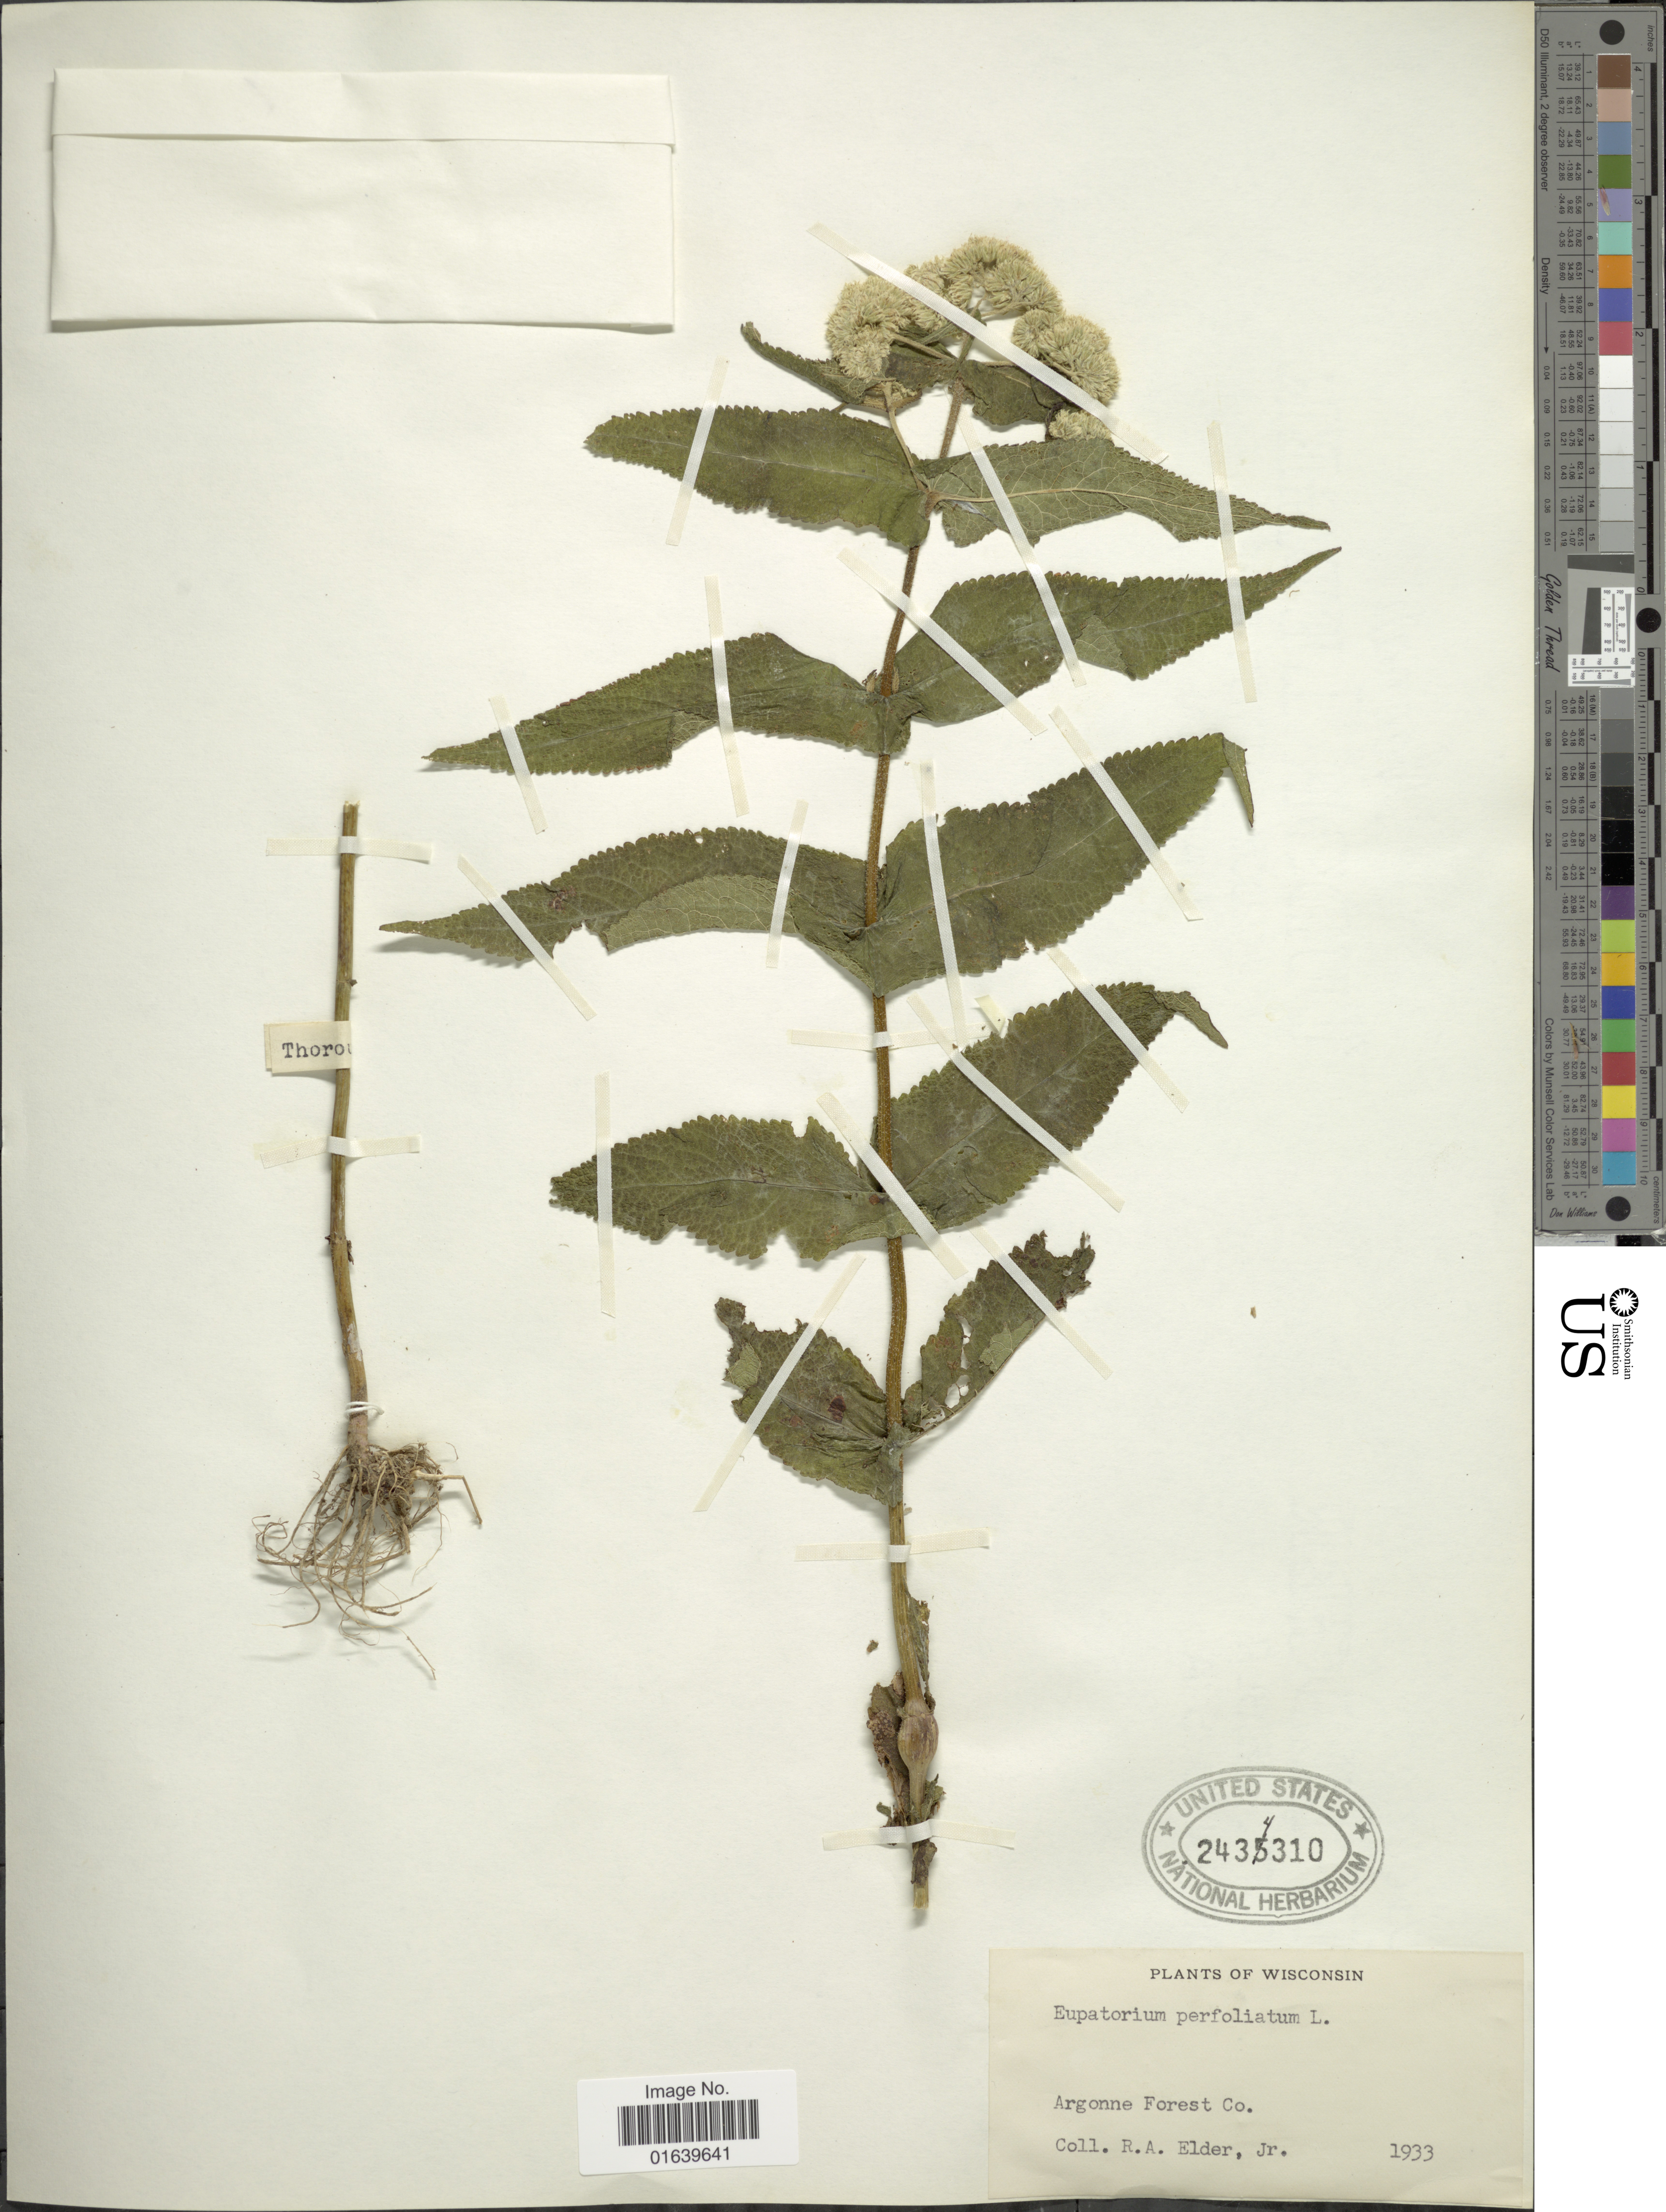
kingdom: Plantae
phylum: Tracheophyta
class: Magnoliopsida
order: Asterales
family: Asteraceae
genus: Eupatorium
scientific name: Eupatorium perfoliatum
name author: L.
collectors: R. Elder Jr.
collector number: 1933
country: United States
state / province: Wisconsin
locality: Argonne Forest Co.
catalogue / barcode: US 2434310